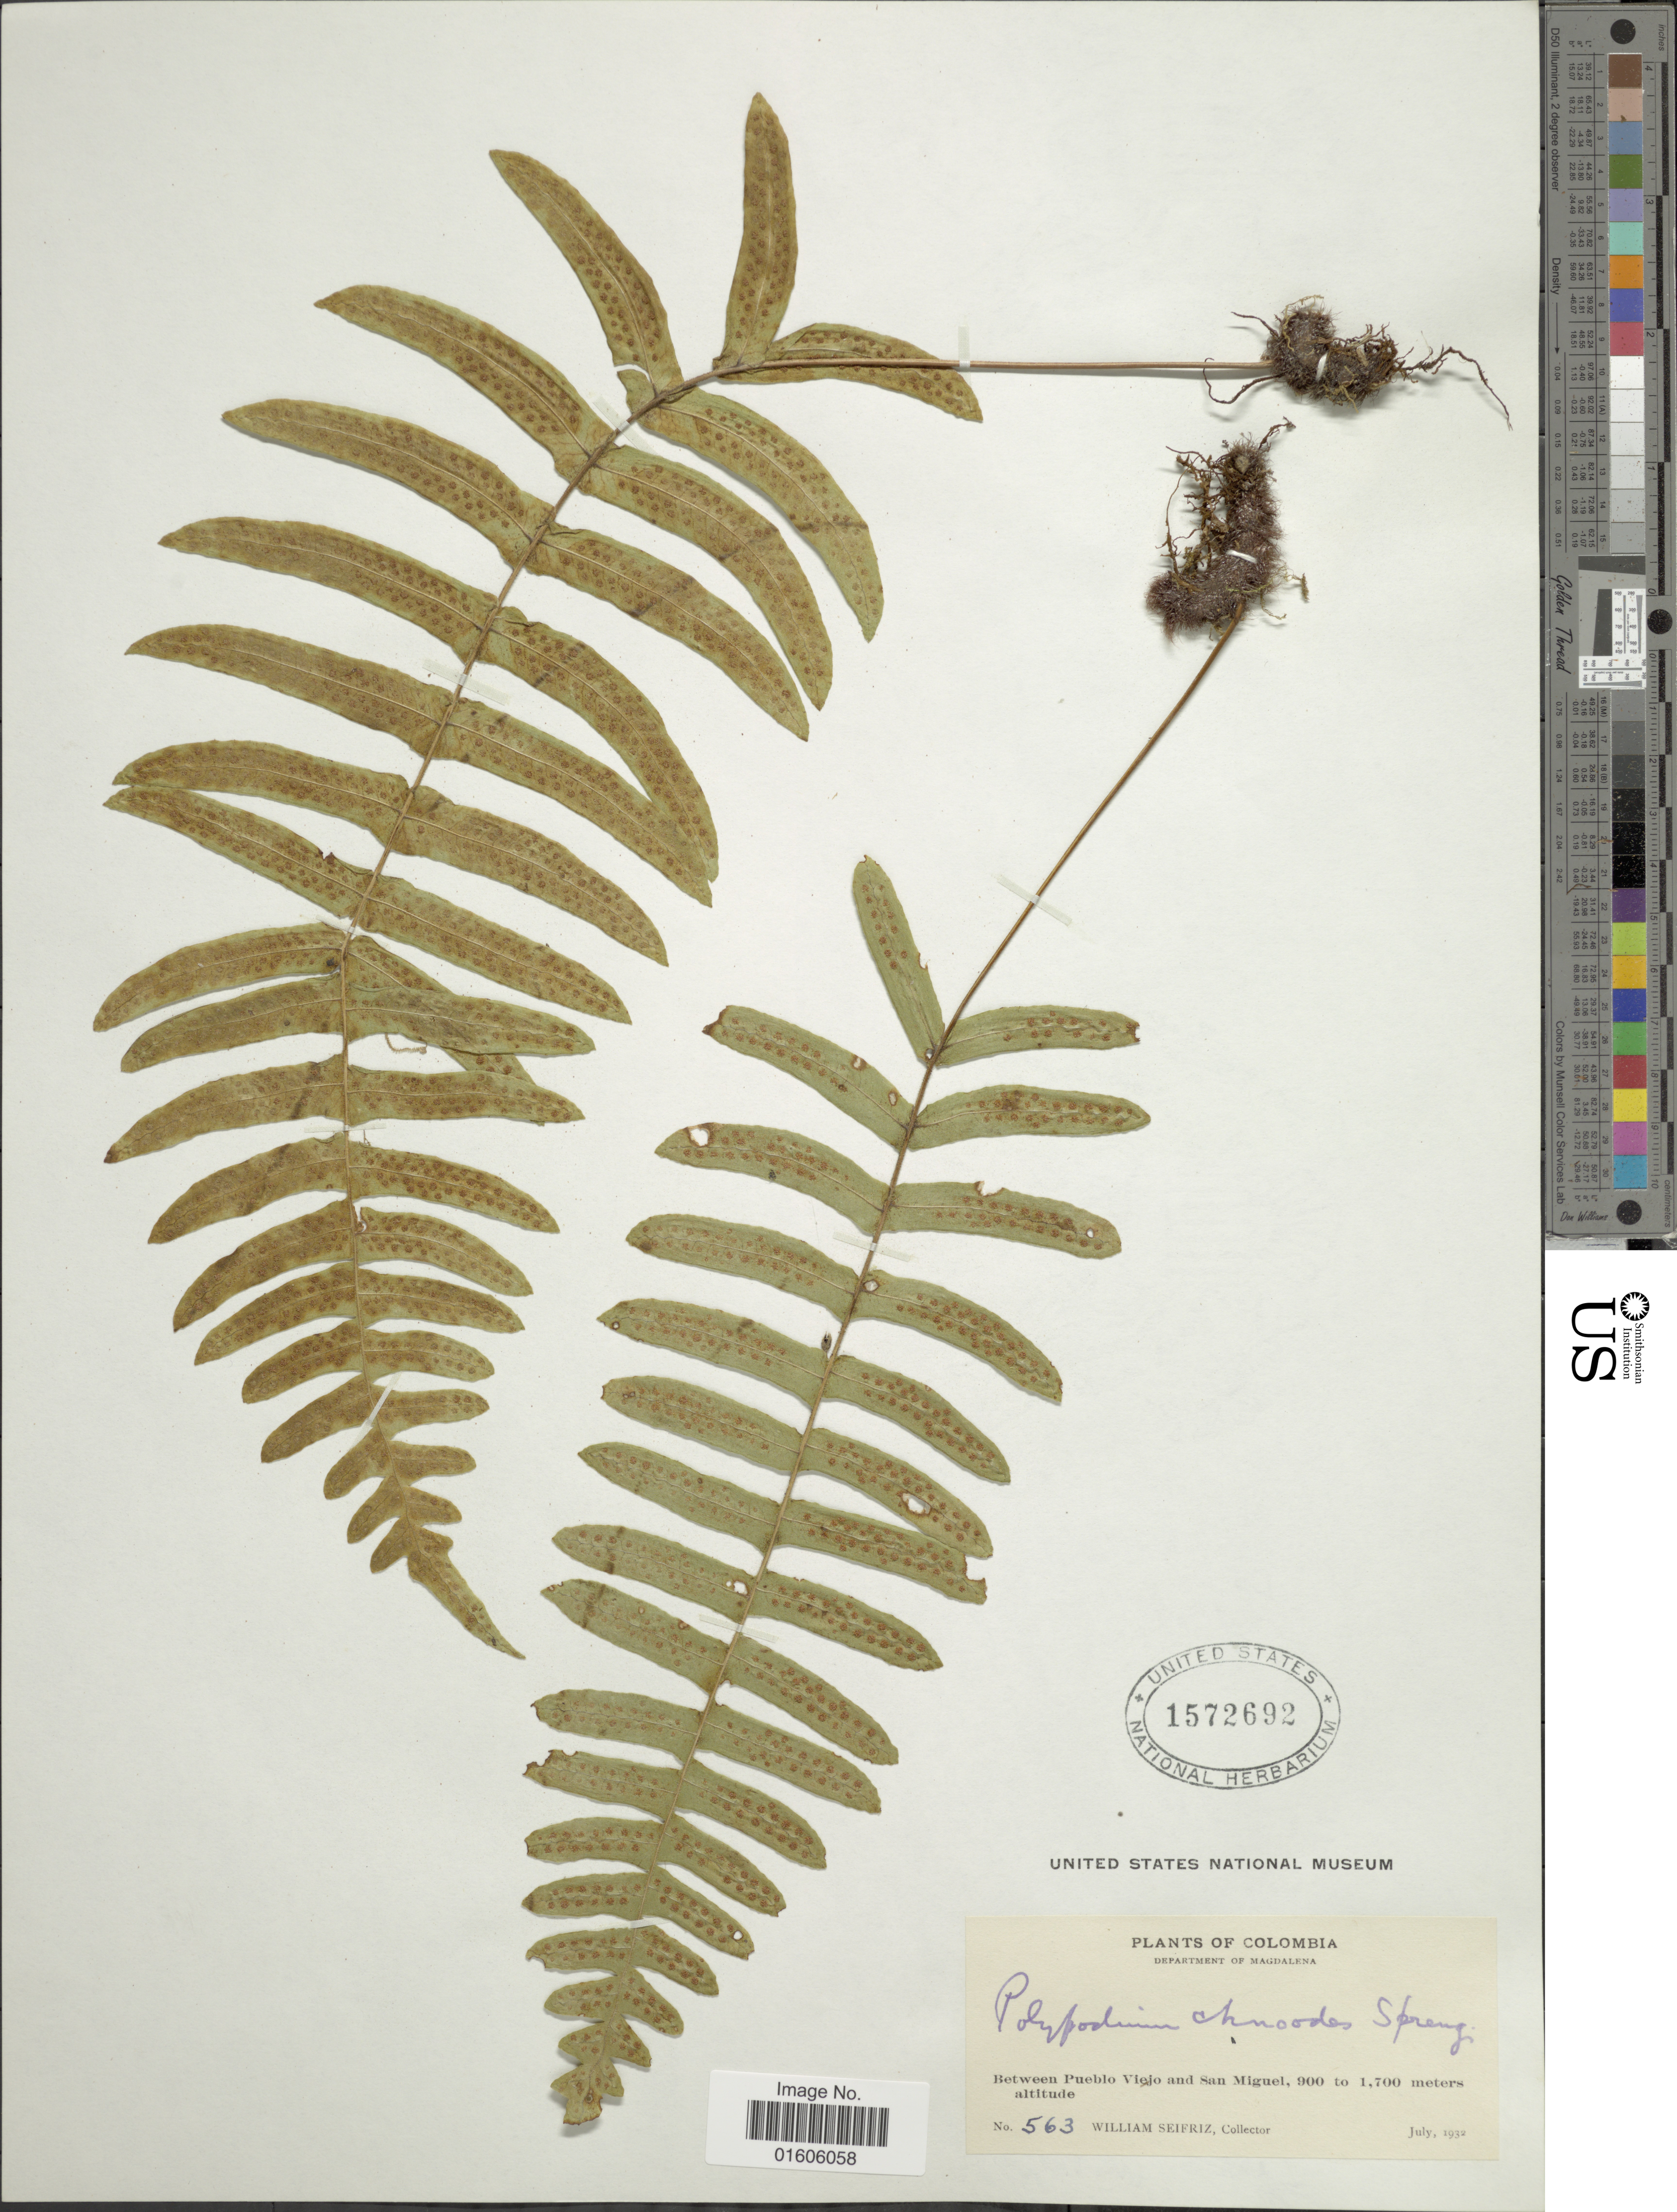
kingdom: Plantae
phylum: Tracheophyta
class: Polypodiopsida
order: Polypodiales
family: Polypodiaceae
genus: Serpocaulon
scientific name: Serpocaulon dissimile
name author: (L.) A.R. Sm.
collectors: W. Seifriz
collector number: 563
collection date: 1932-07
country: Colombia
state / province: Magdalena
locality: Department of Magdalena. Between Pueblo Viejo and San Miguel.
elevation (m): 900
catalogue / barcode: US 1572692